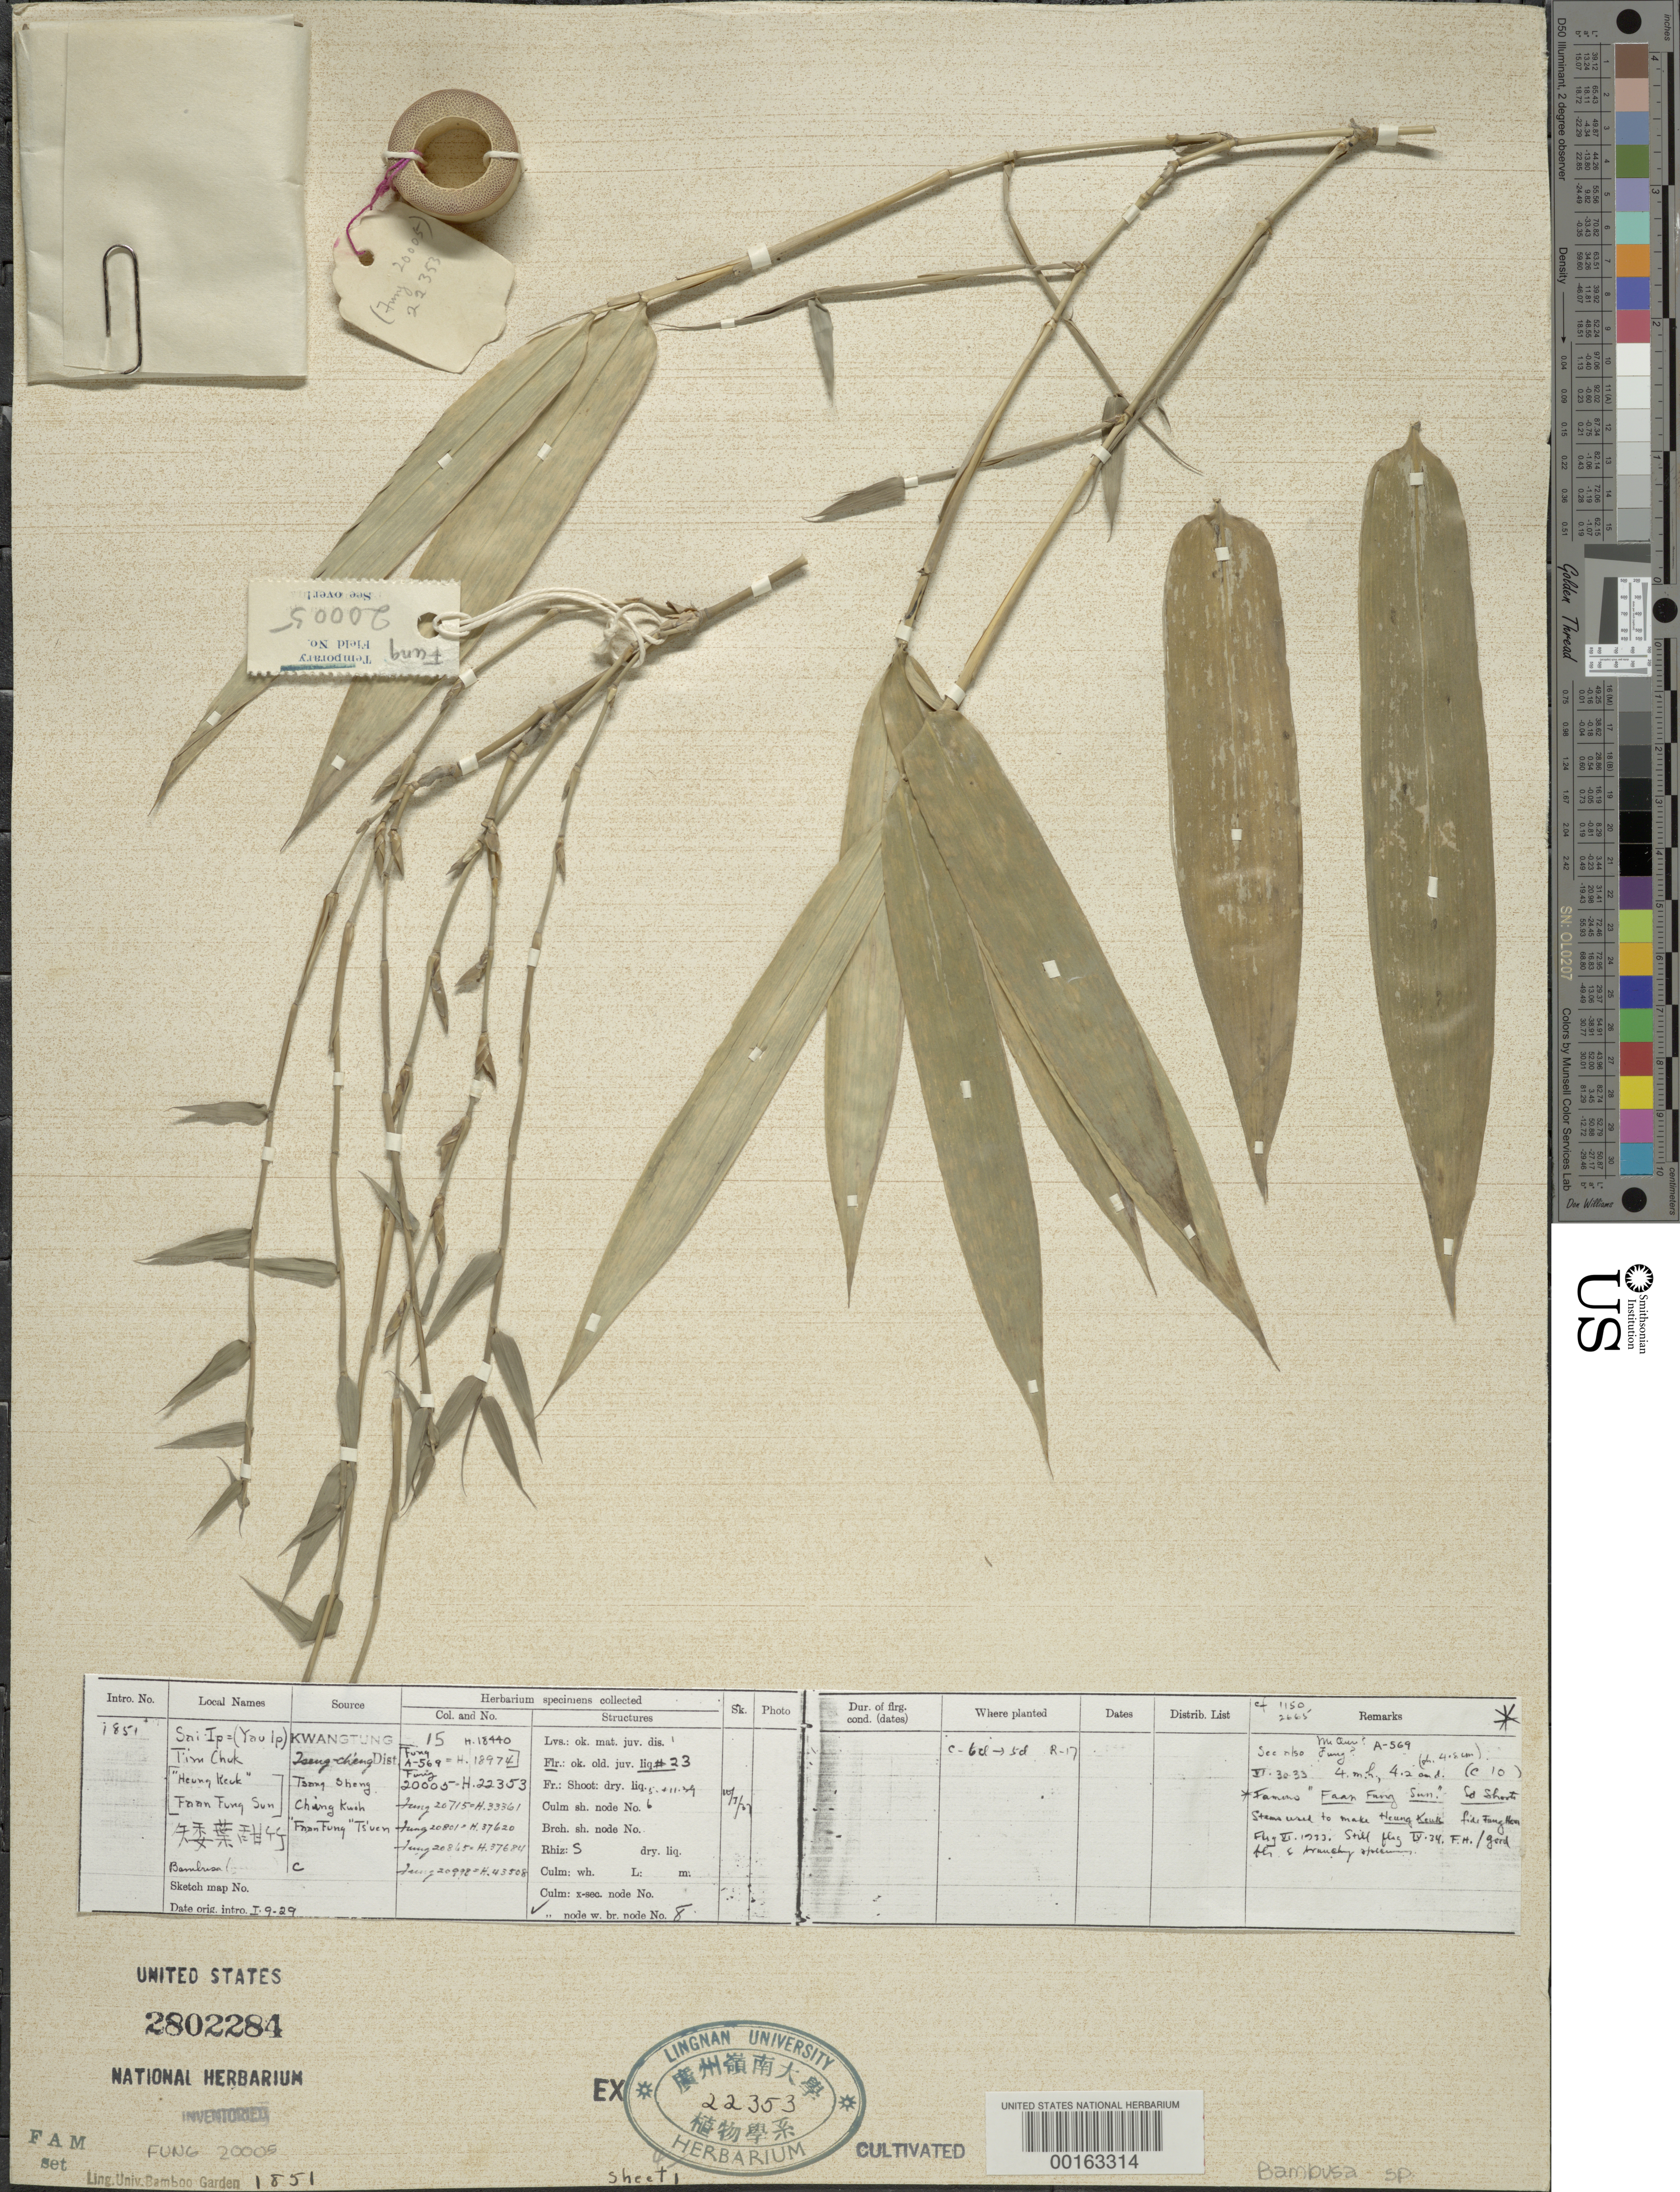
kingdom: Plantae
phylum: Tracheophyta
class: Liliopsida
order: Poales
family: Poaceae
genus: Bambusa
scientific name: Bambusa sp.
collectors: H. L. Fung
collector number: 20005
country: China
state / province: Guangdong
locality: Lu bg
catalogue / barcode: US 2802284